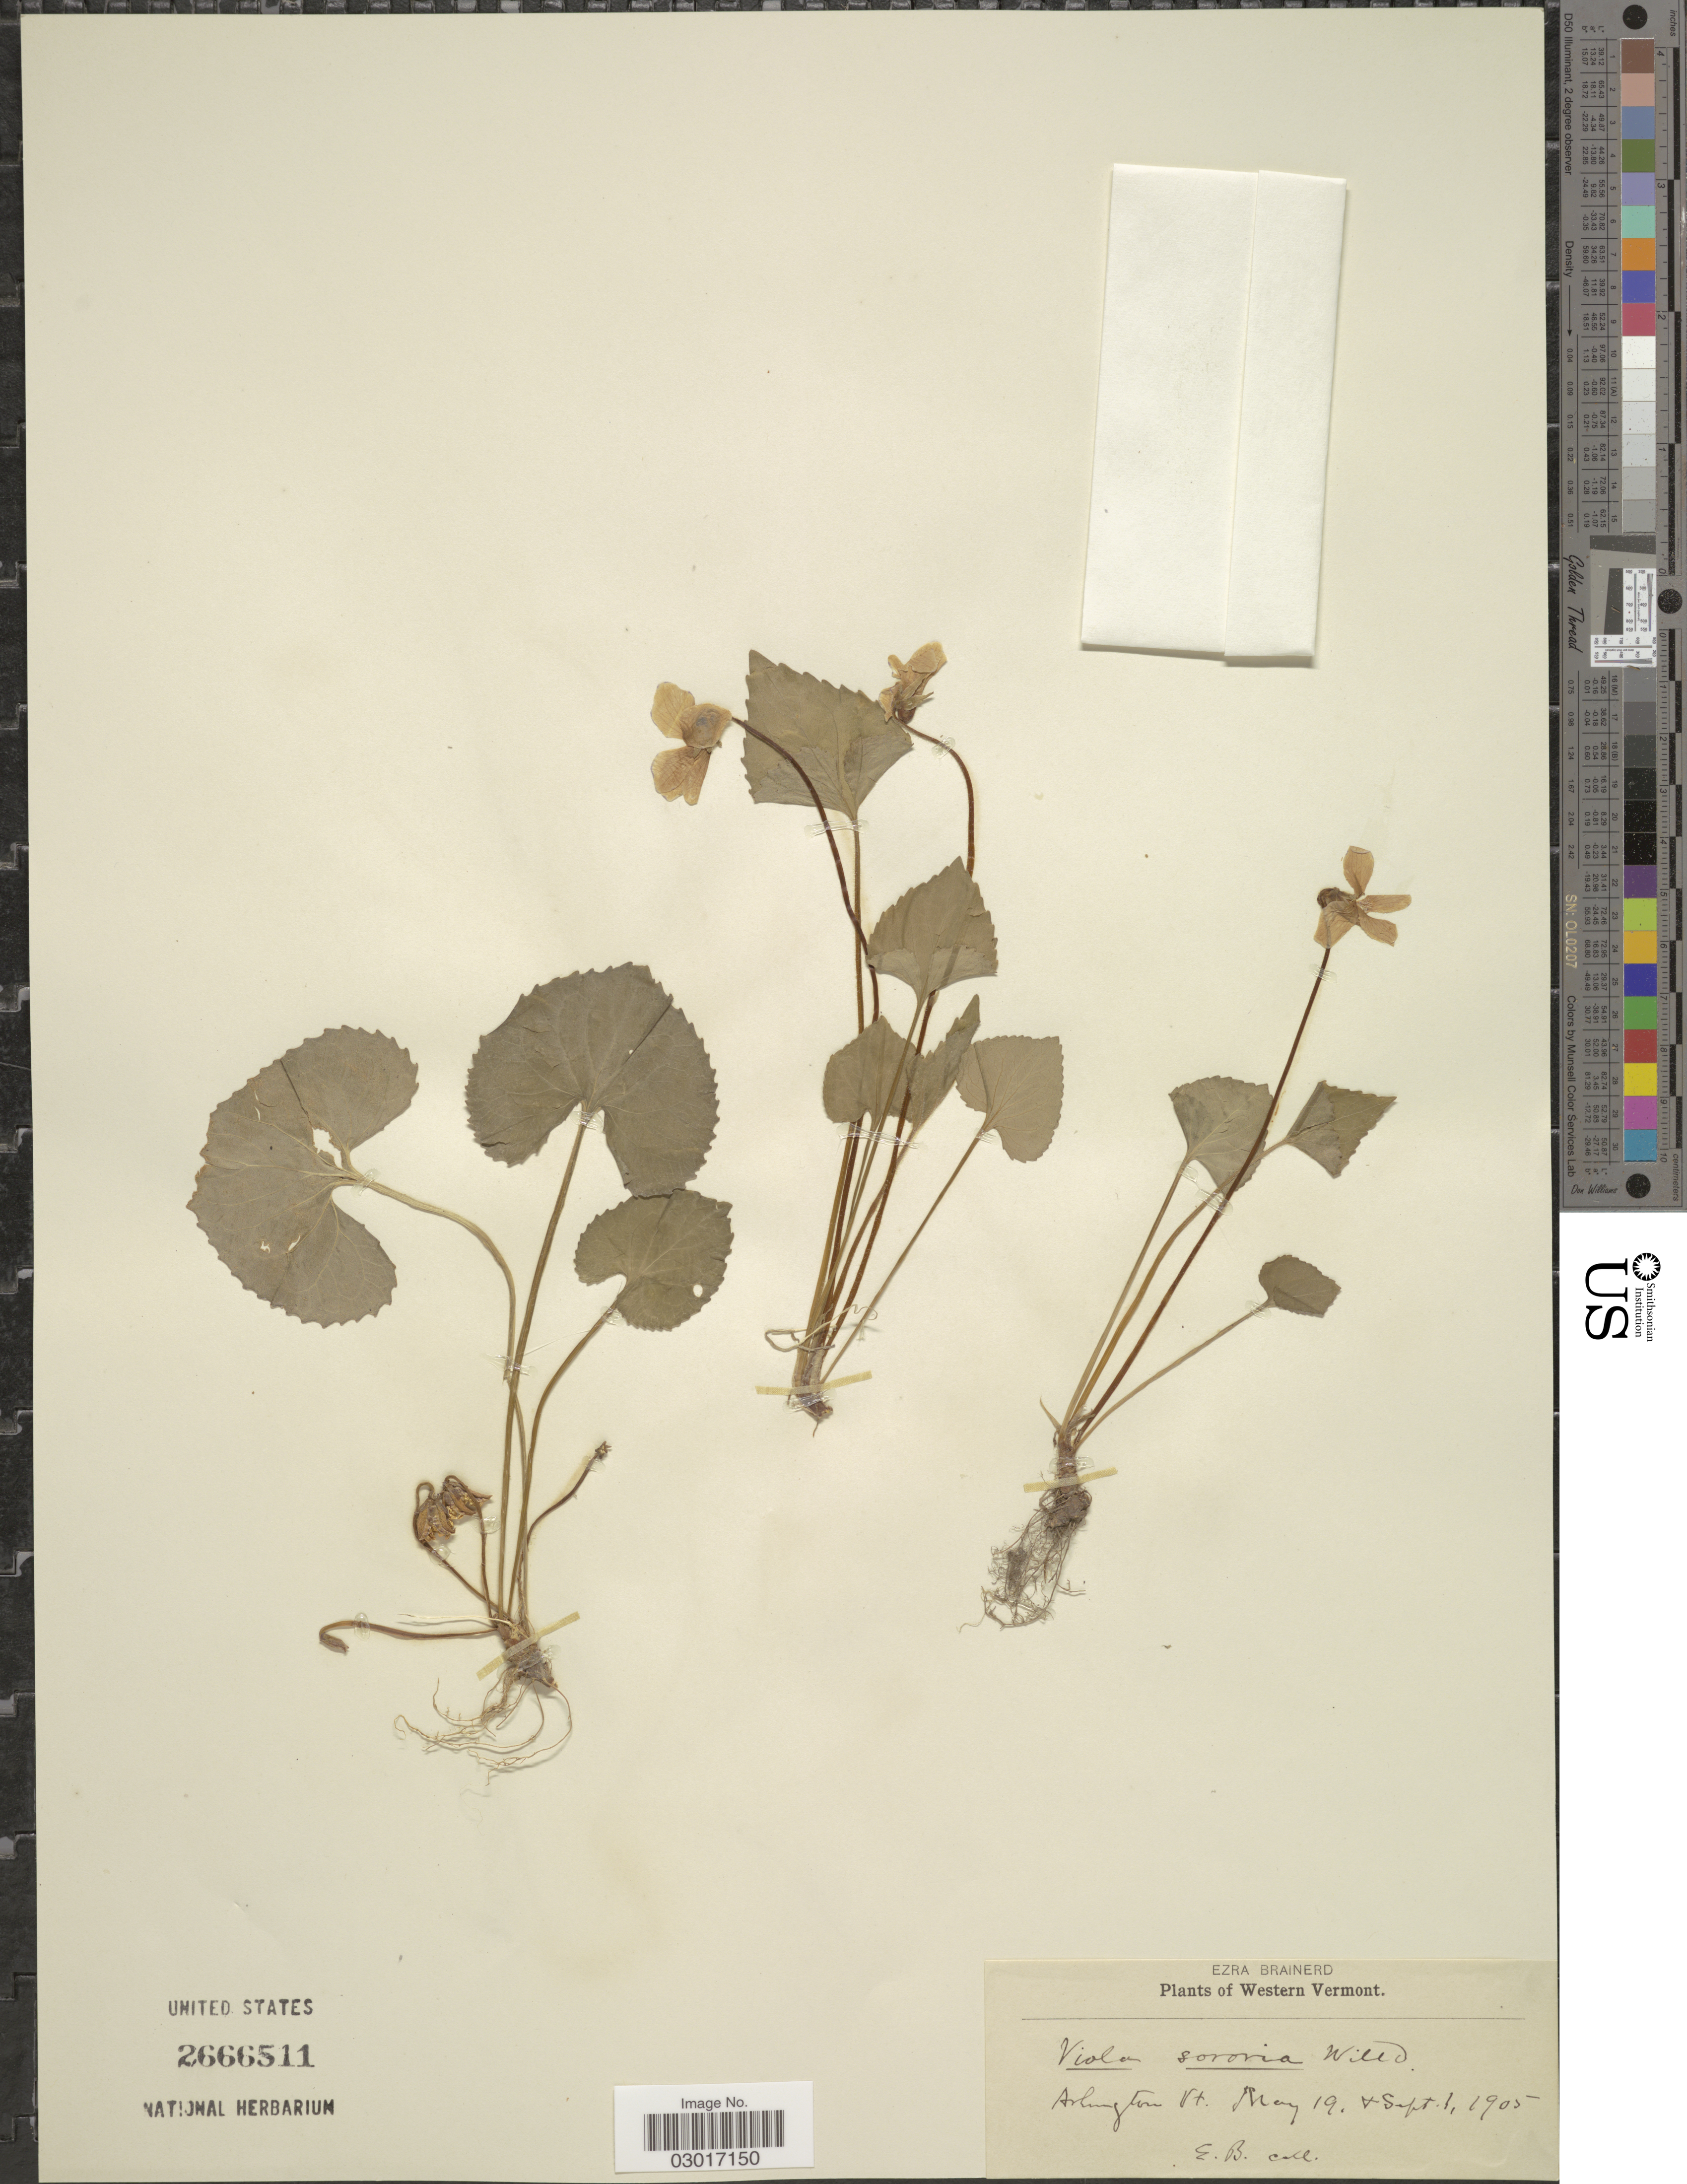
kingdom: Plantae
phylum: Tracheophyta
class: Magnoliopsida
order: Malpighiales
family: Violaceae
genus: Viola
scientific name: Viola sororia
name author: Willd.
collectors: E. Brainerd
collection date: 1905-05-19/1905-09-01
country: United States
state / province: Vermont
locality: Western Vermont. Arlington Vt.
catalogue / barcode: US 2666511